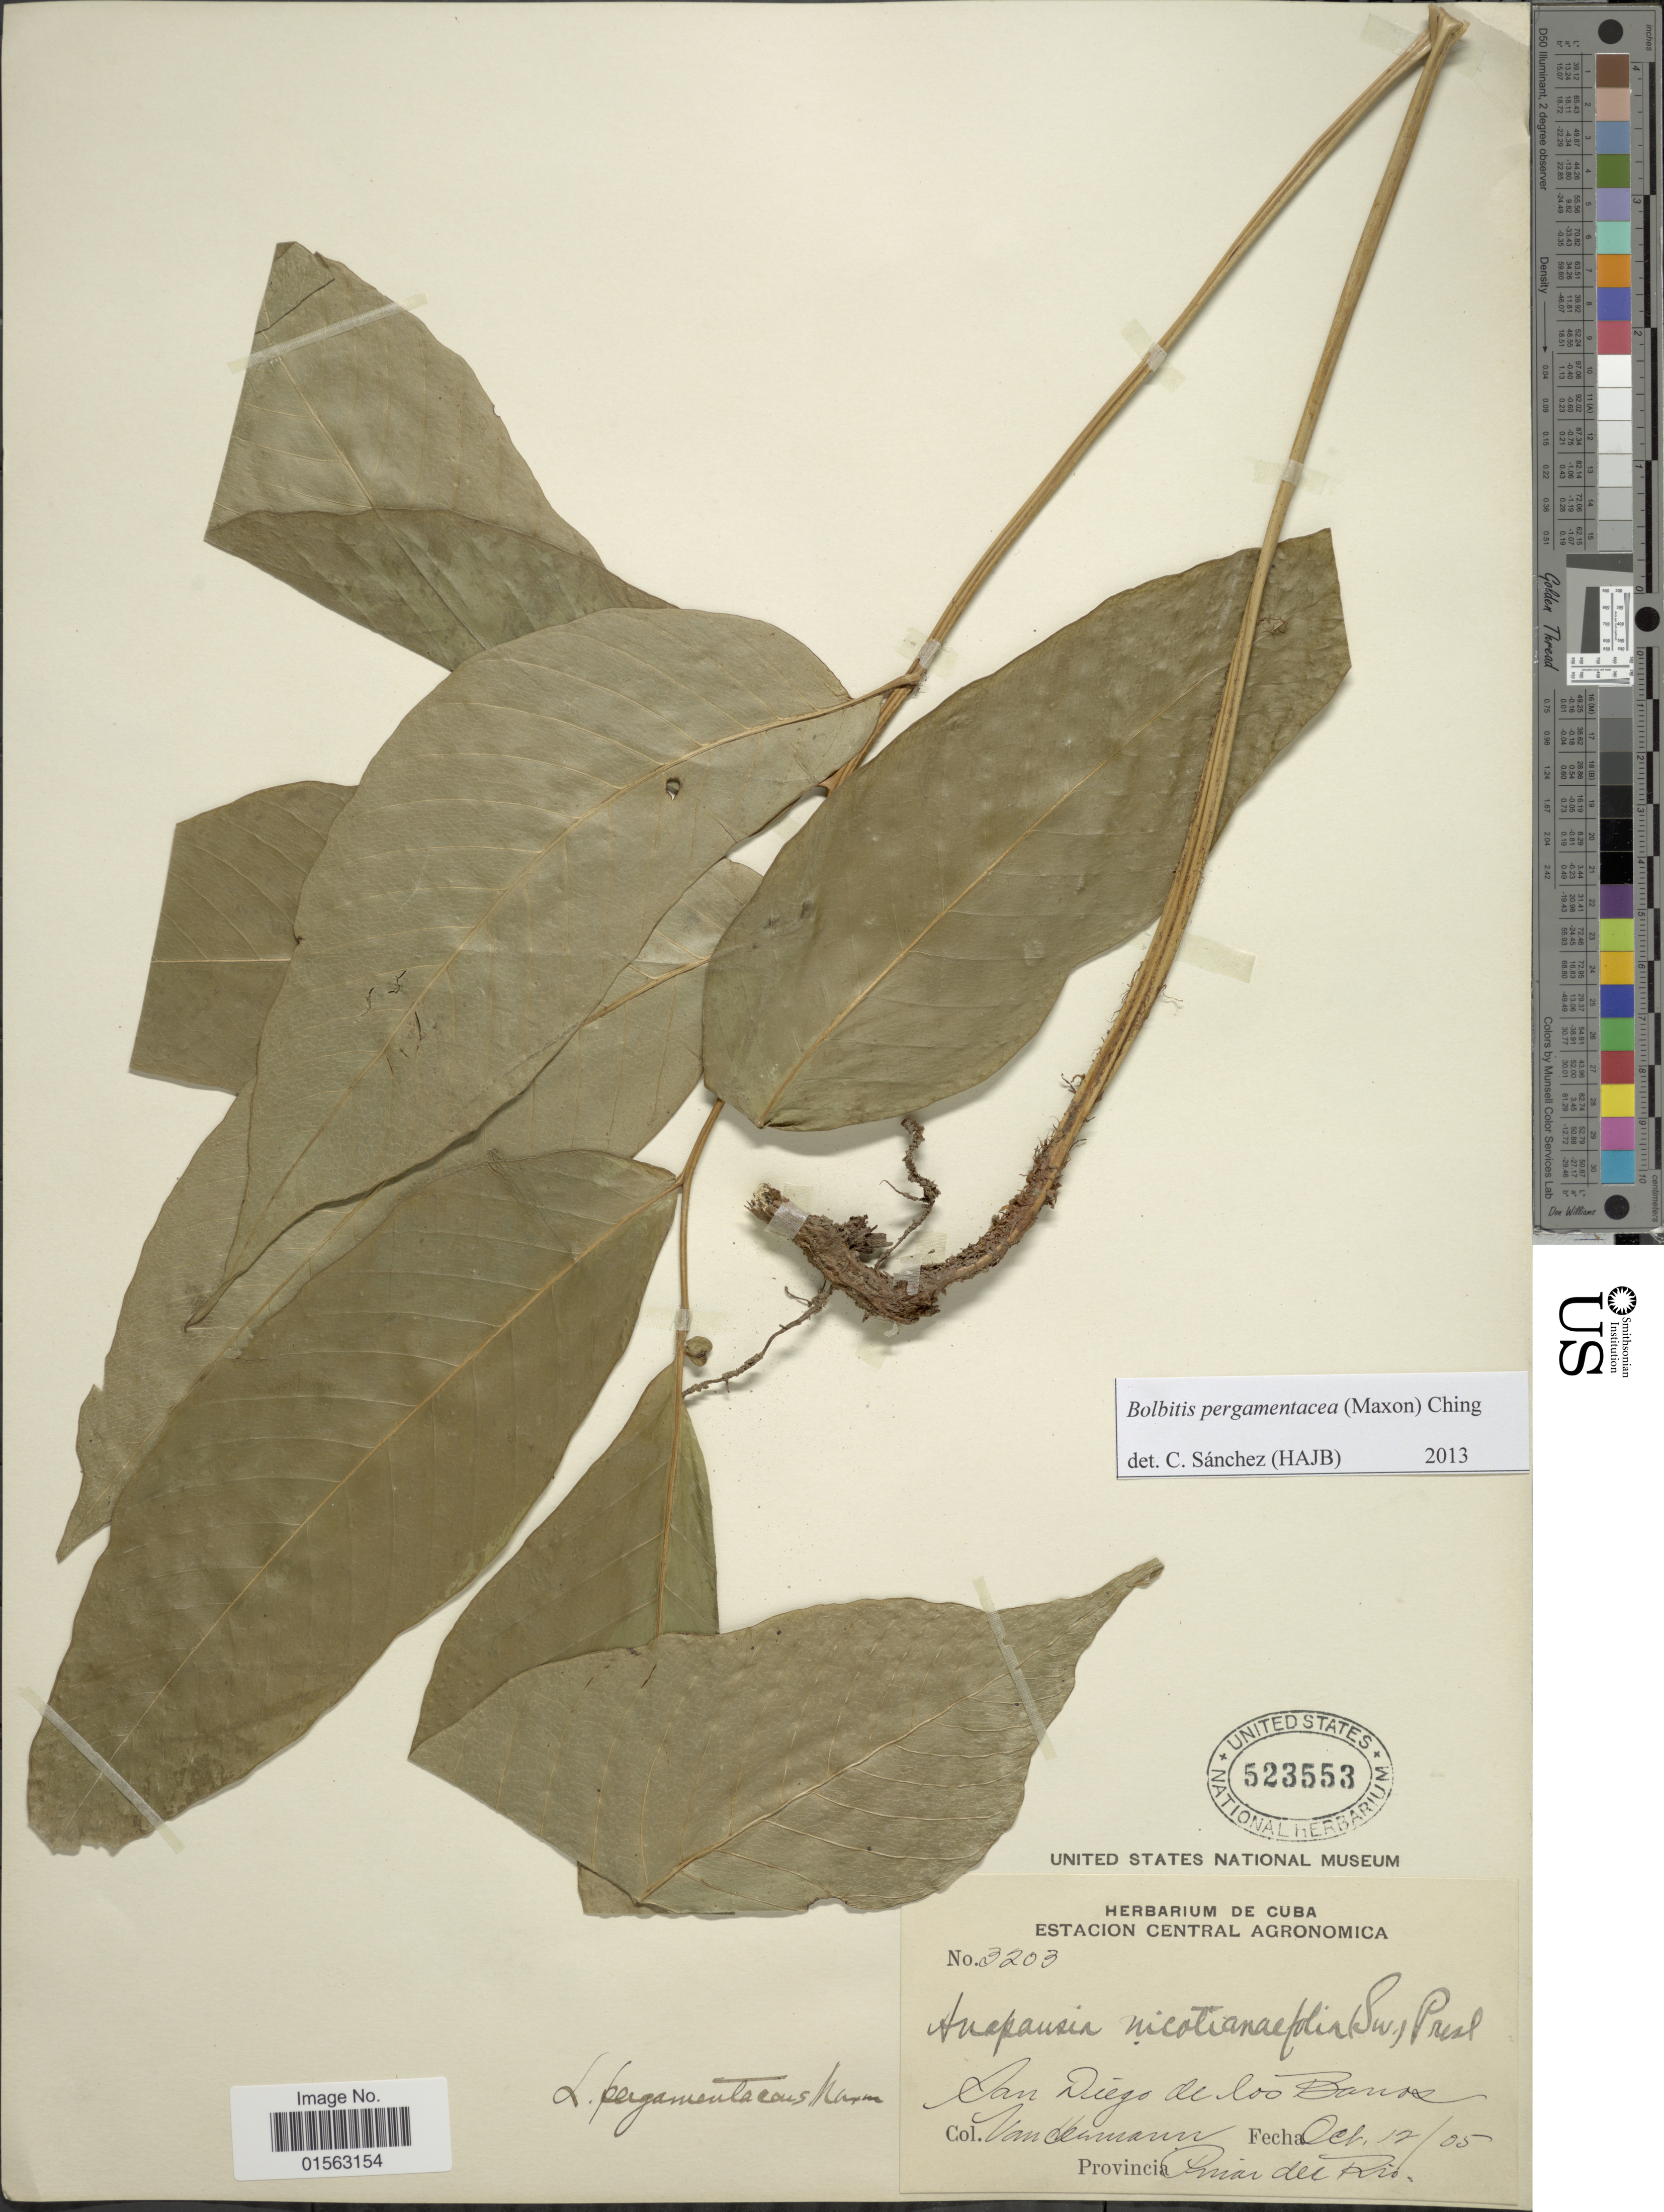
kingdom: Plantae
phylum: Tracheophyta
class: Polypodiopsida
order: Polypodiales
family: Dryopteridaceae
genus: Mickelia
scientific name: Mickelia pergamentacea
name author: (Maxon) R.C. Moran et al.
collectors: Van Hermann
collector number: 3203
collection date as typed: Transcribed d/m/y: 12/10/5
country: Cuba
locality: San Diego de los Banos, Pinar del Río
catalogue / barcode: US 523553